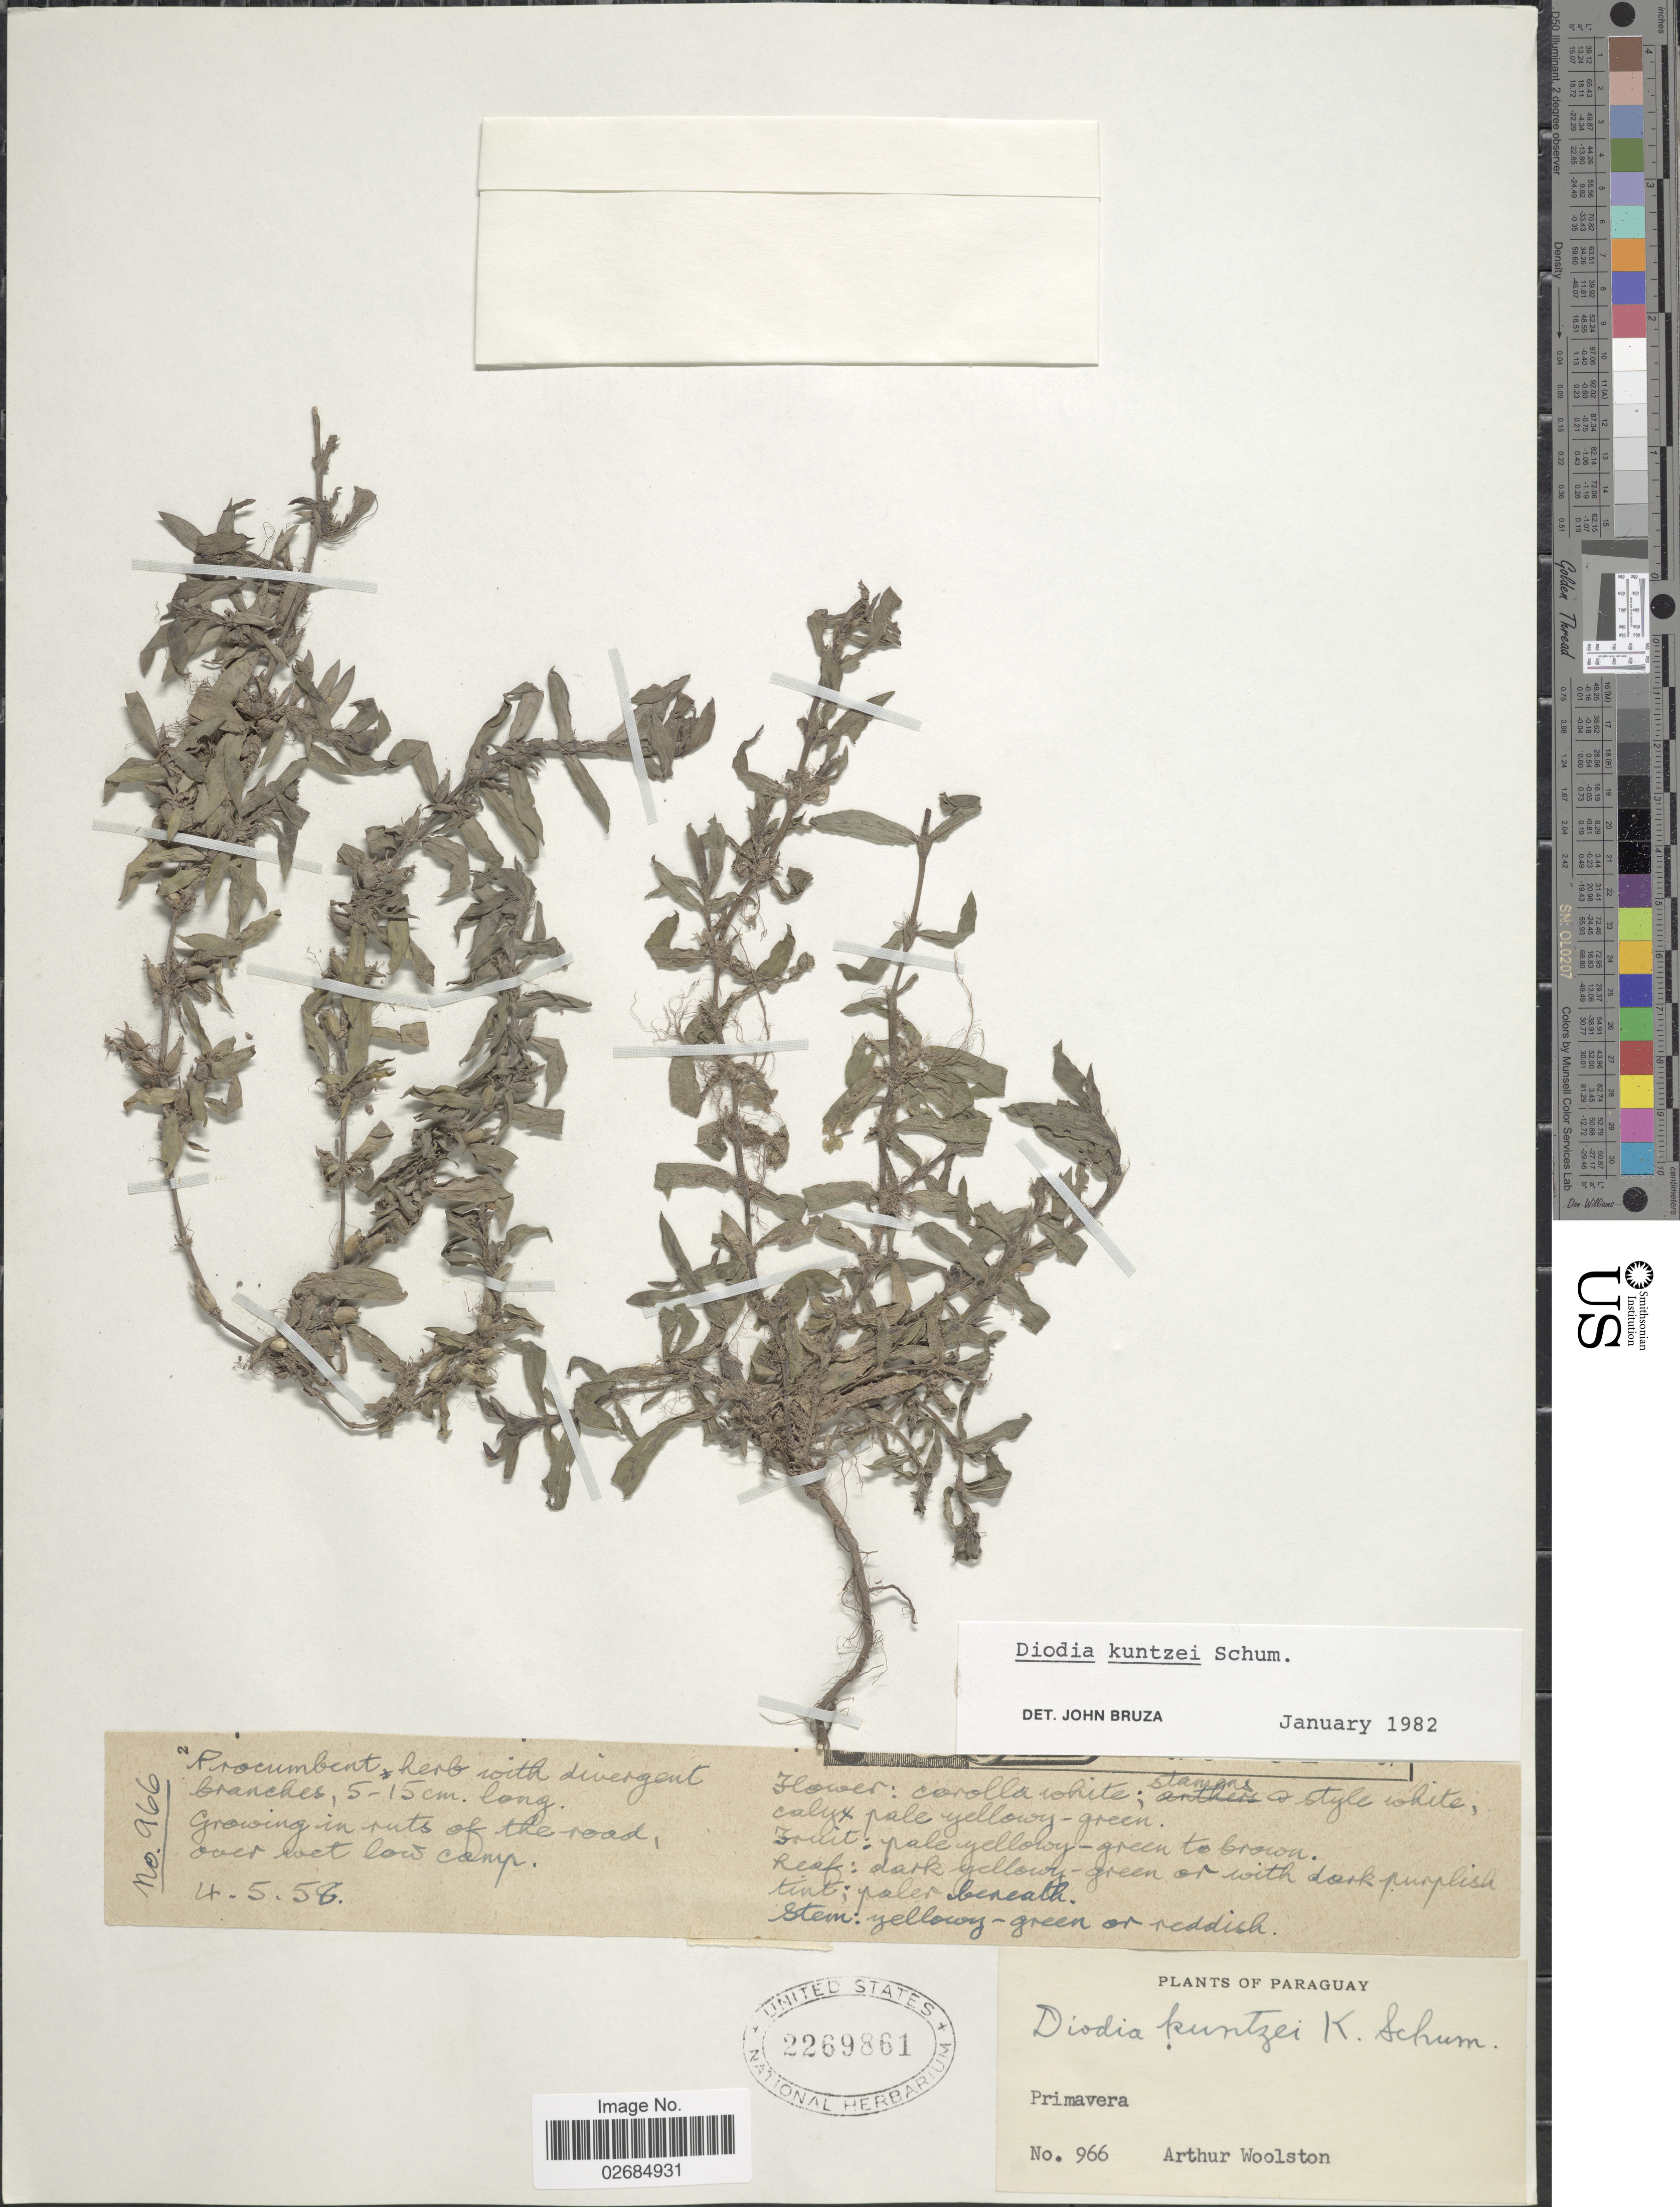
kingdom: Plantae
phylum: Tracheophyta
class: Magnoliopsida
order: Gentianales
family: Rubiaceae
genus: Diodia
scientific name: Diodia kuntzei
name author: K. Schum.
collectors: A. L. Woolston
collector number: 966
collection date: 1958-05-04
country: Paraguay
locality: Primavera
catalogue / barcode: US 2269861